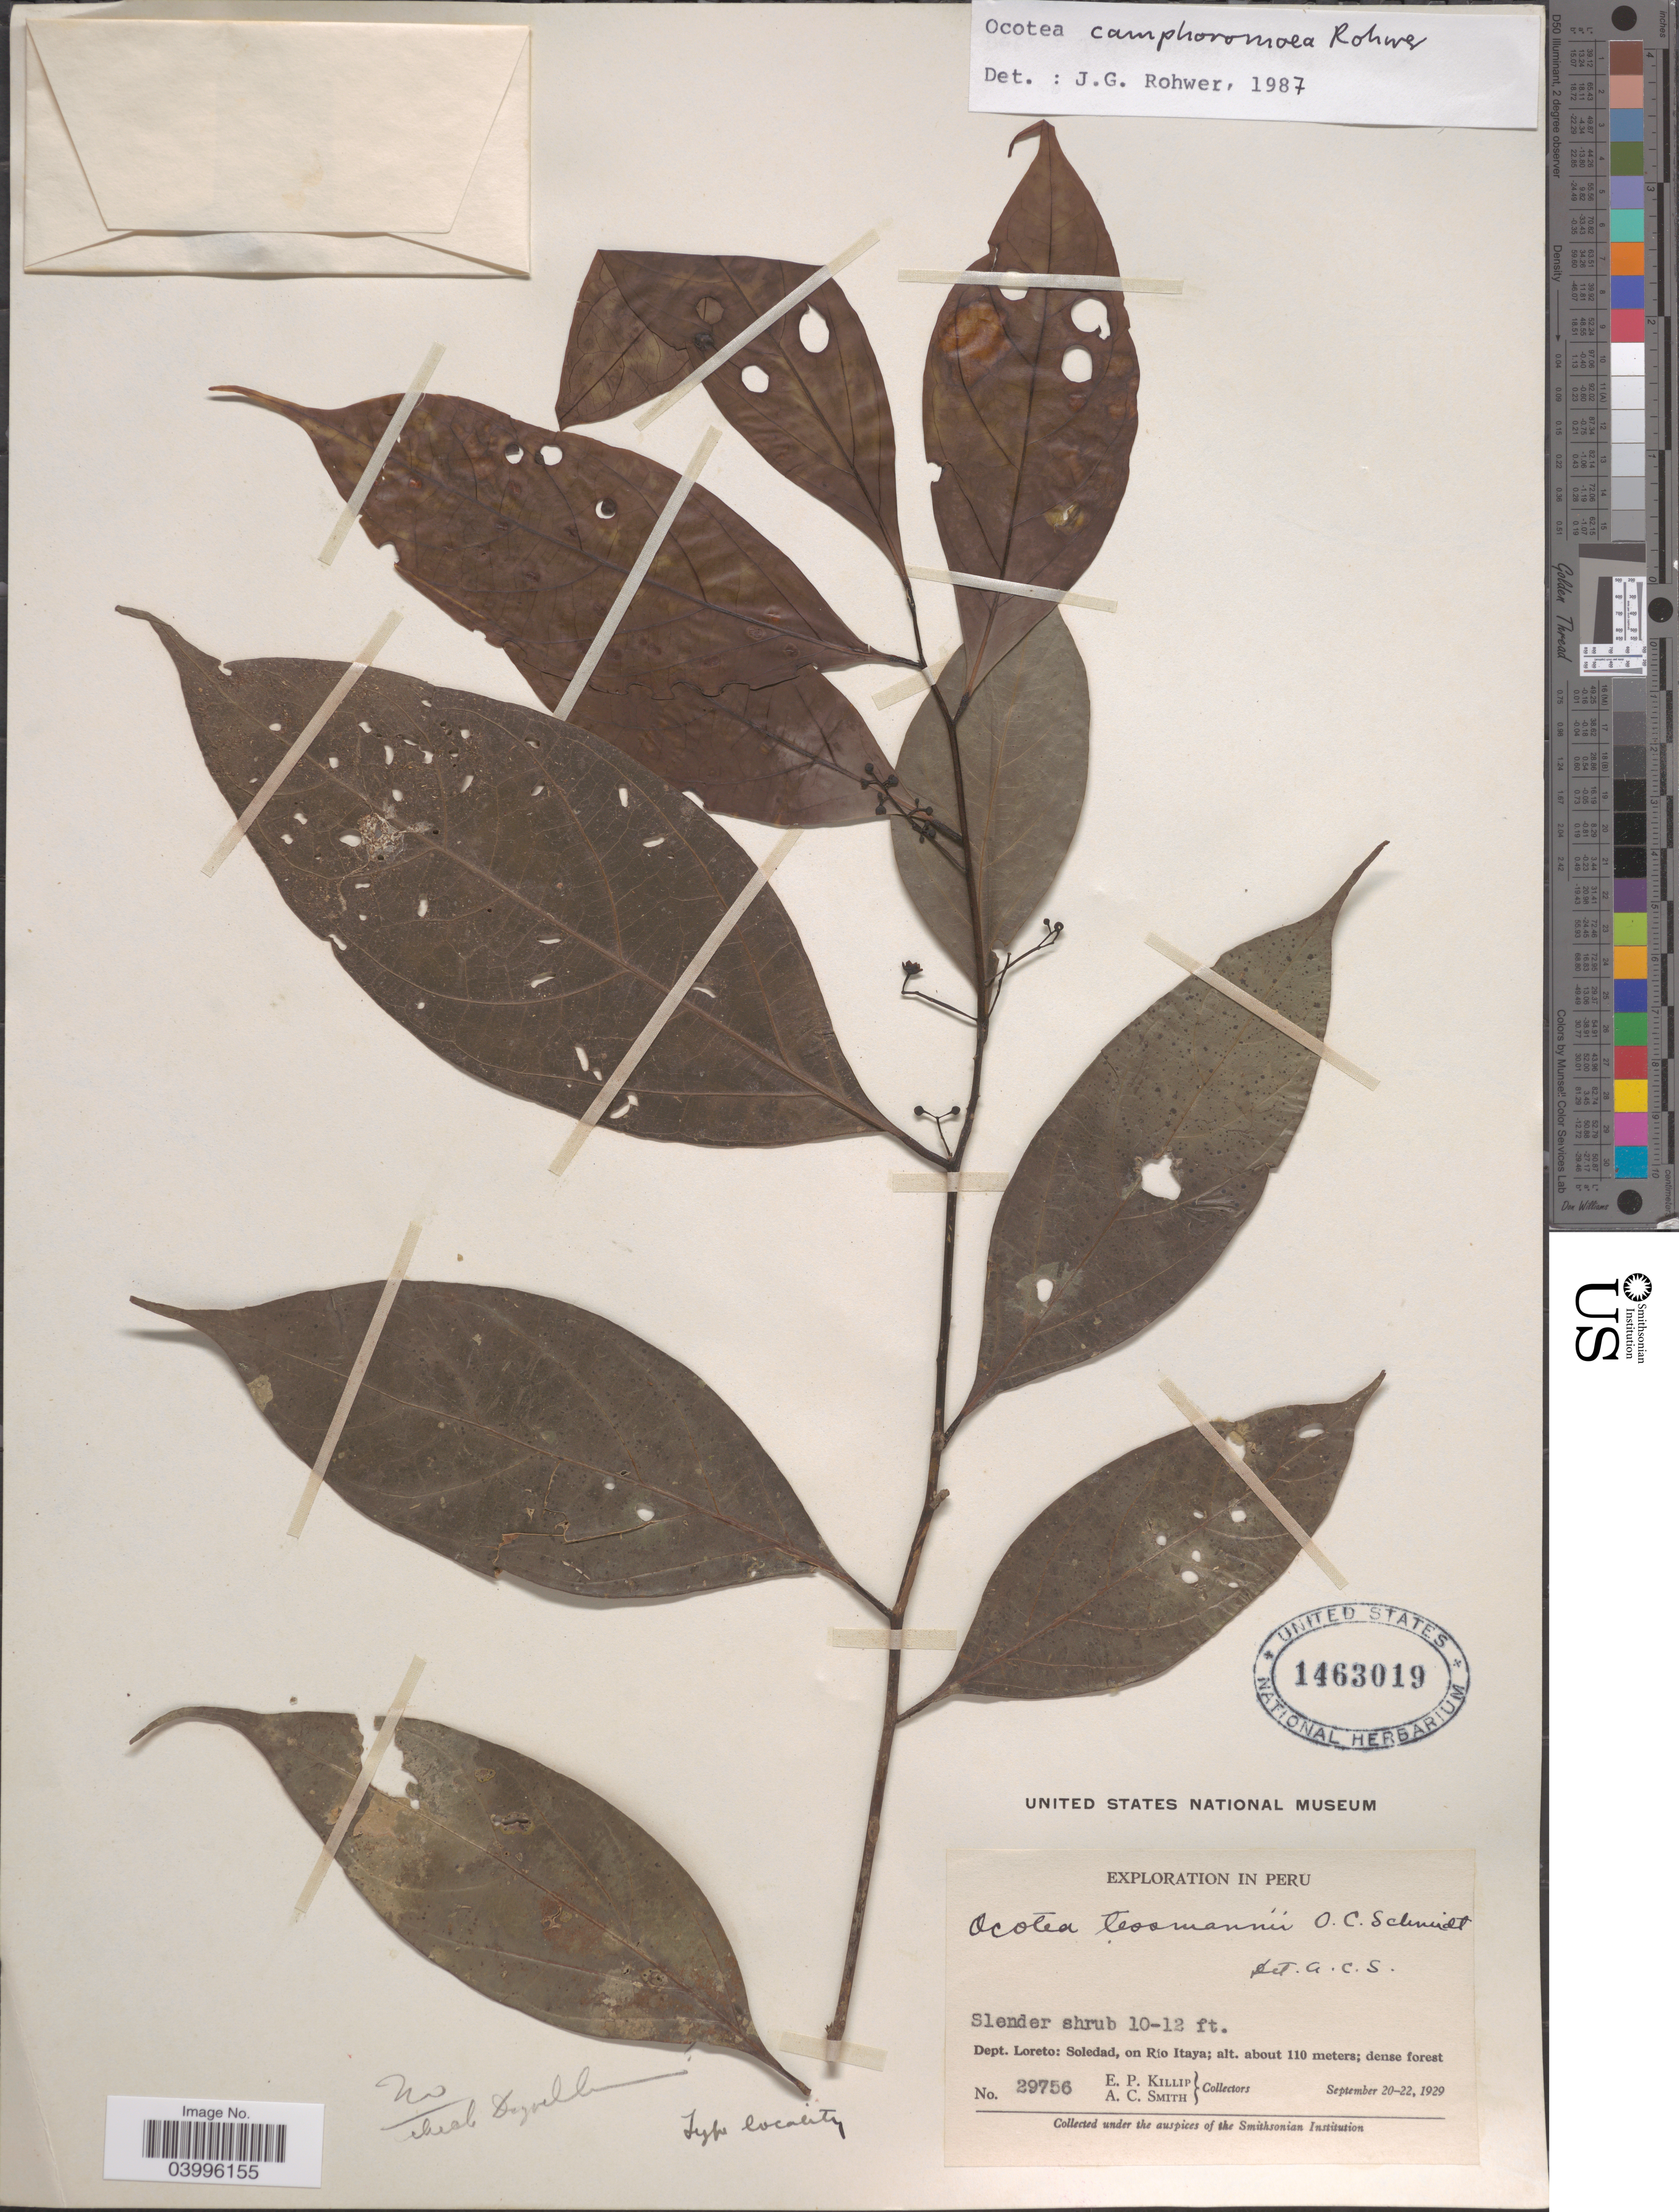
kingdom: Plantae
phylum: Tracheophyta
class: Magnoliopsida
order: Laurales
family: Lauraceae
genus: Ocotea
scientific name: Ocotea camphoromoea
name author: Rohwer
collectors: E. P. Killip & A. C. Smith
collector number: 29756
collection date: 1929-09-20/1929-09-22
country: Peru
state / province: Loreto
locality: Dept. Loreto: Soledad, on Río Itaya.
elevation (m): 110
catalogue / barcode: US 1463019